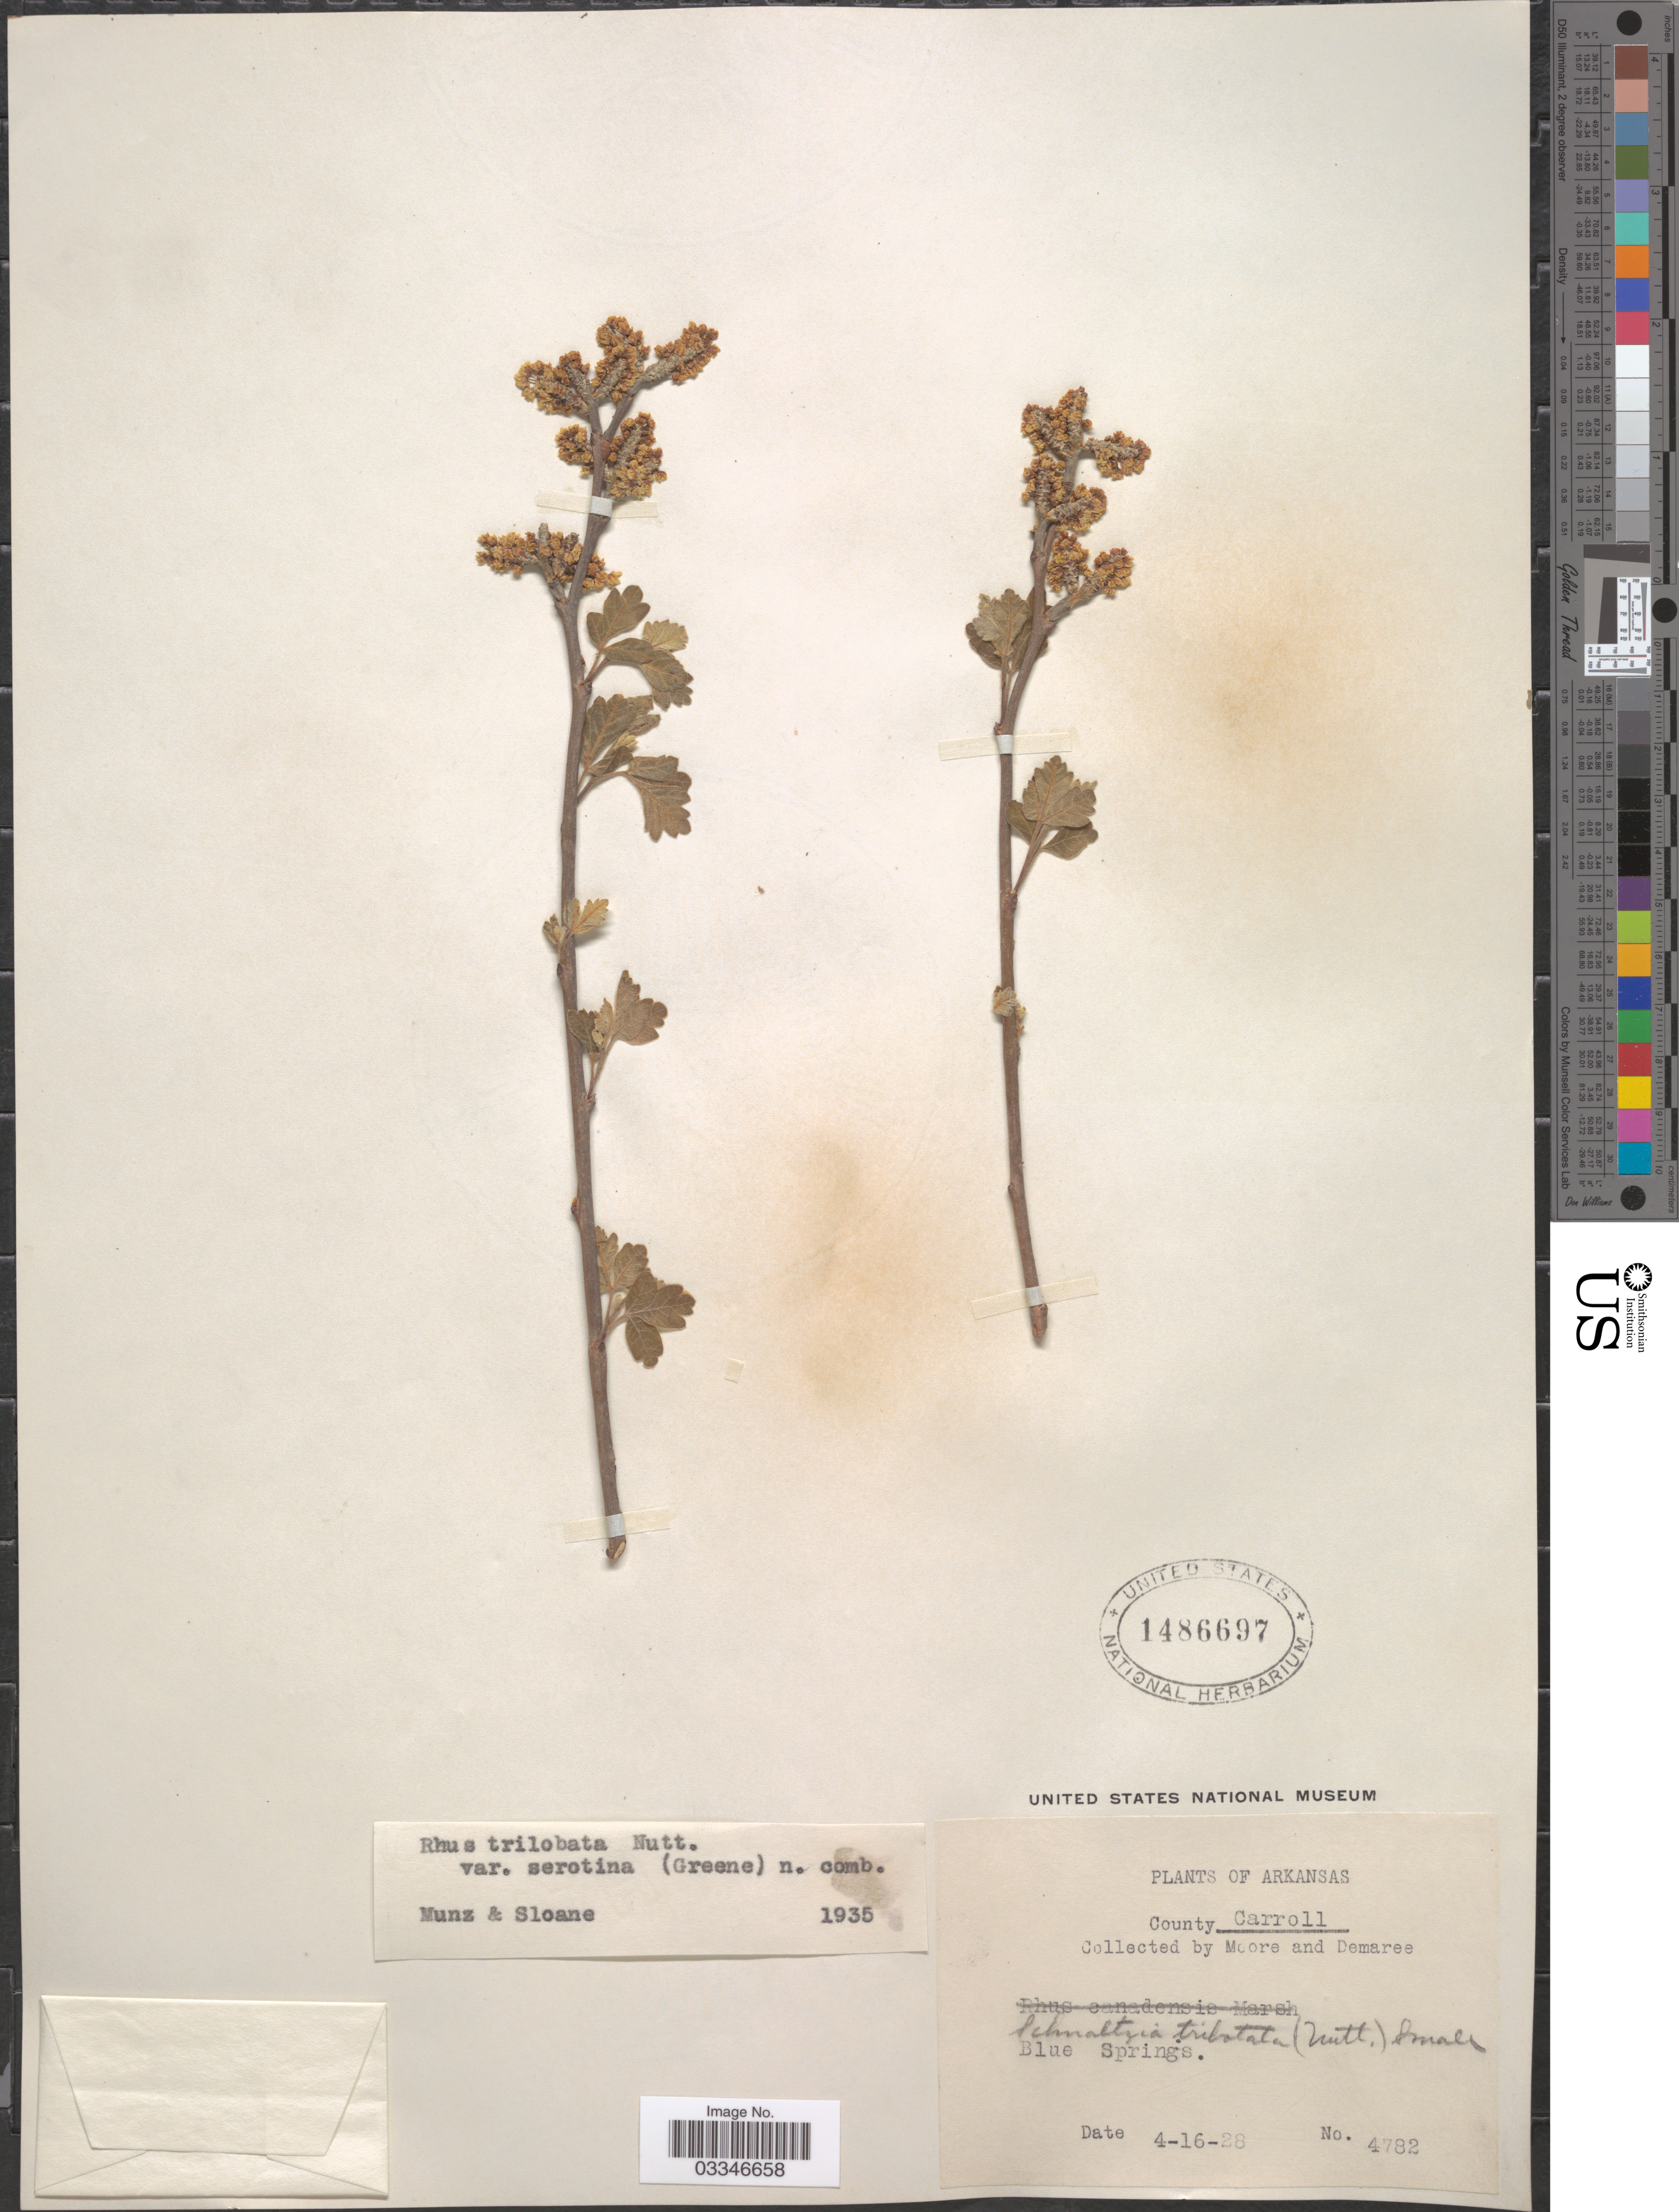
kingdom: Plantae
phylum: Tracheophyta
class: Magnoliopsida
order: Sapindales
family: Anacardiaceae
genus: Rhus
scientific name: Rhus trilobata var. serotina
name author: (Greene) F.A. Barkley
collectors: -. Moore & -. Demaree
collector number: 4782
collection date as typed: Transcribed d/m/y: 16/4/28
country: United States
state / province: Arkansas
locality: Blue Springs.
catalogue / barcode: US 1486697